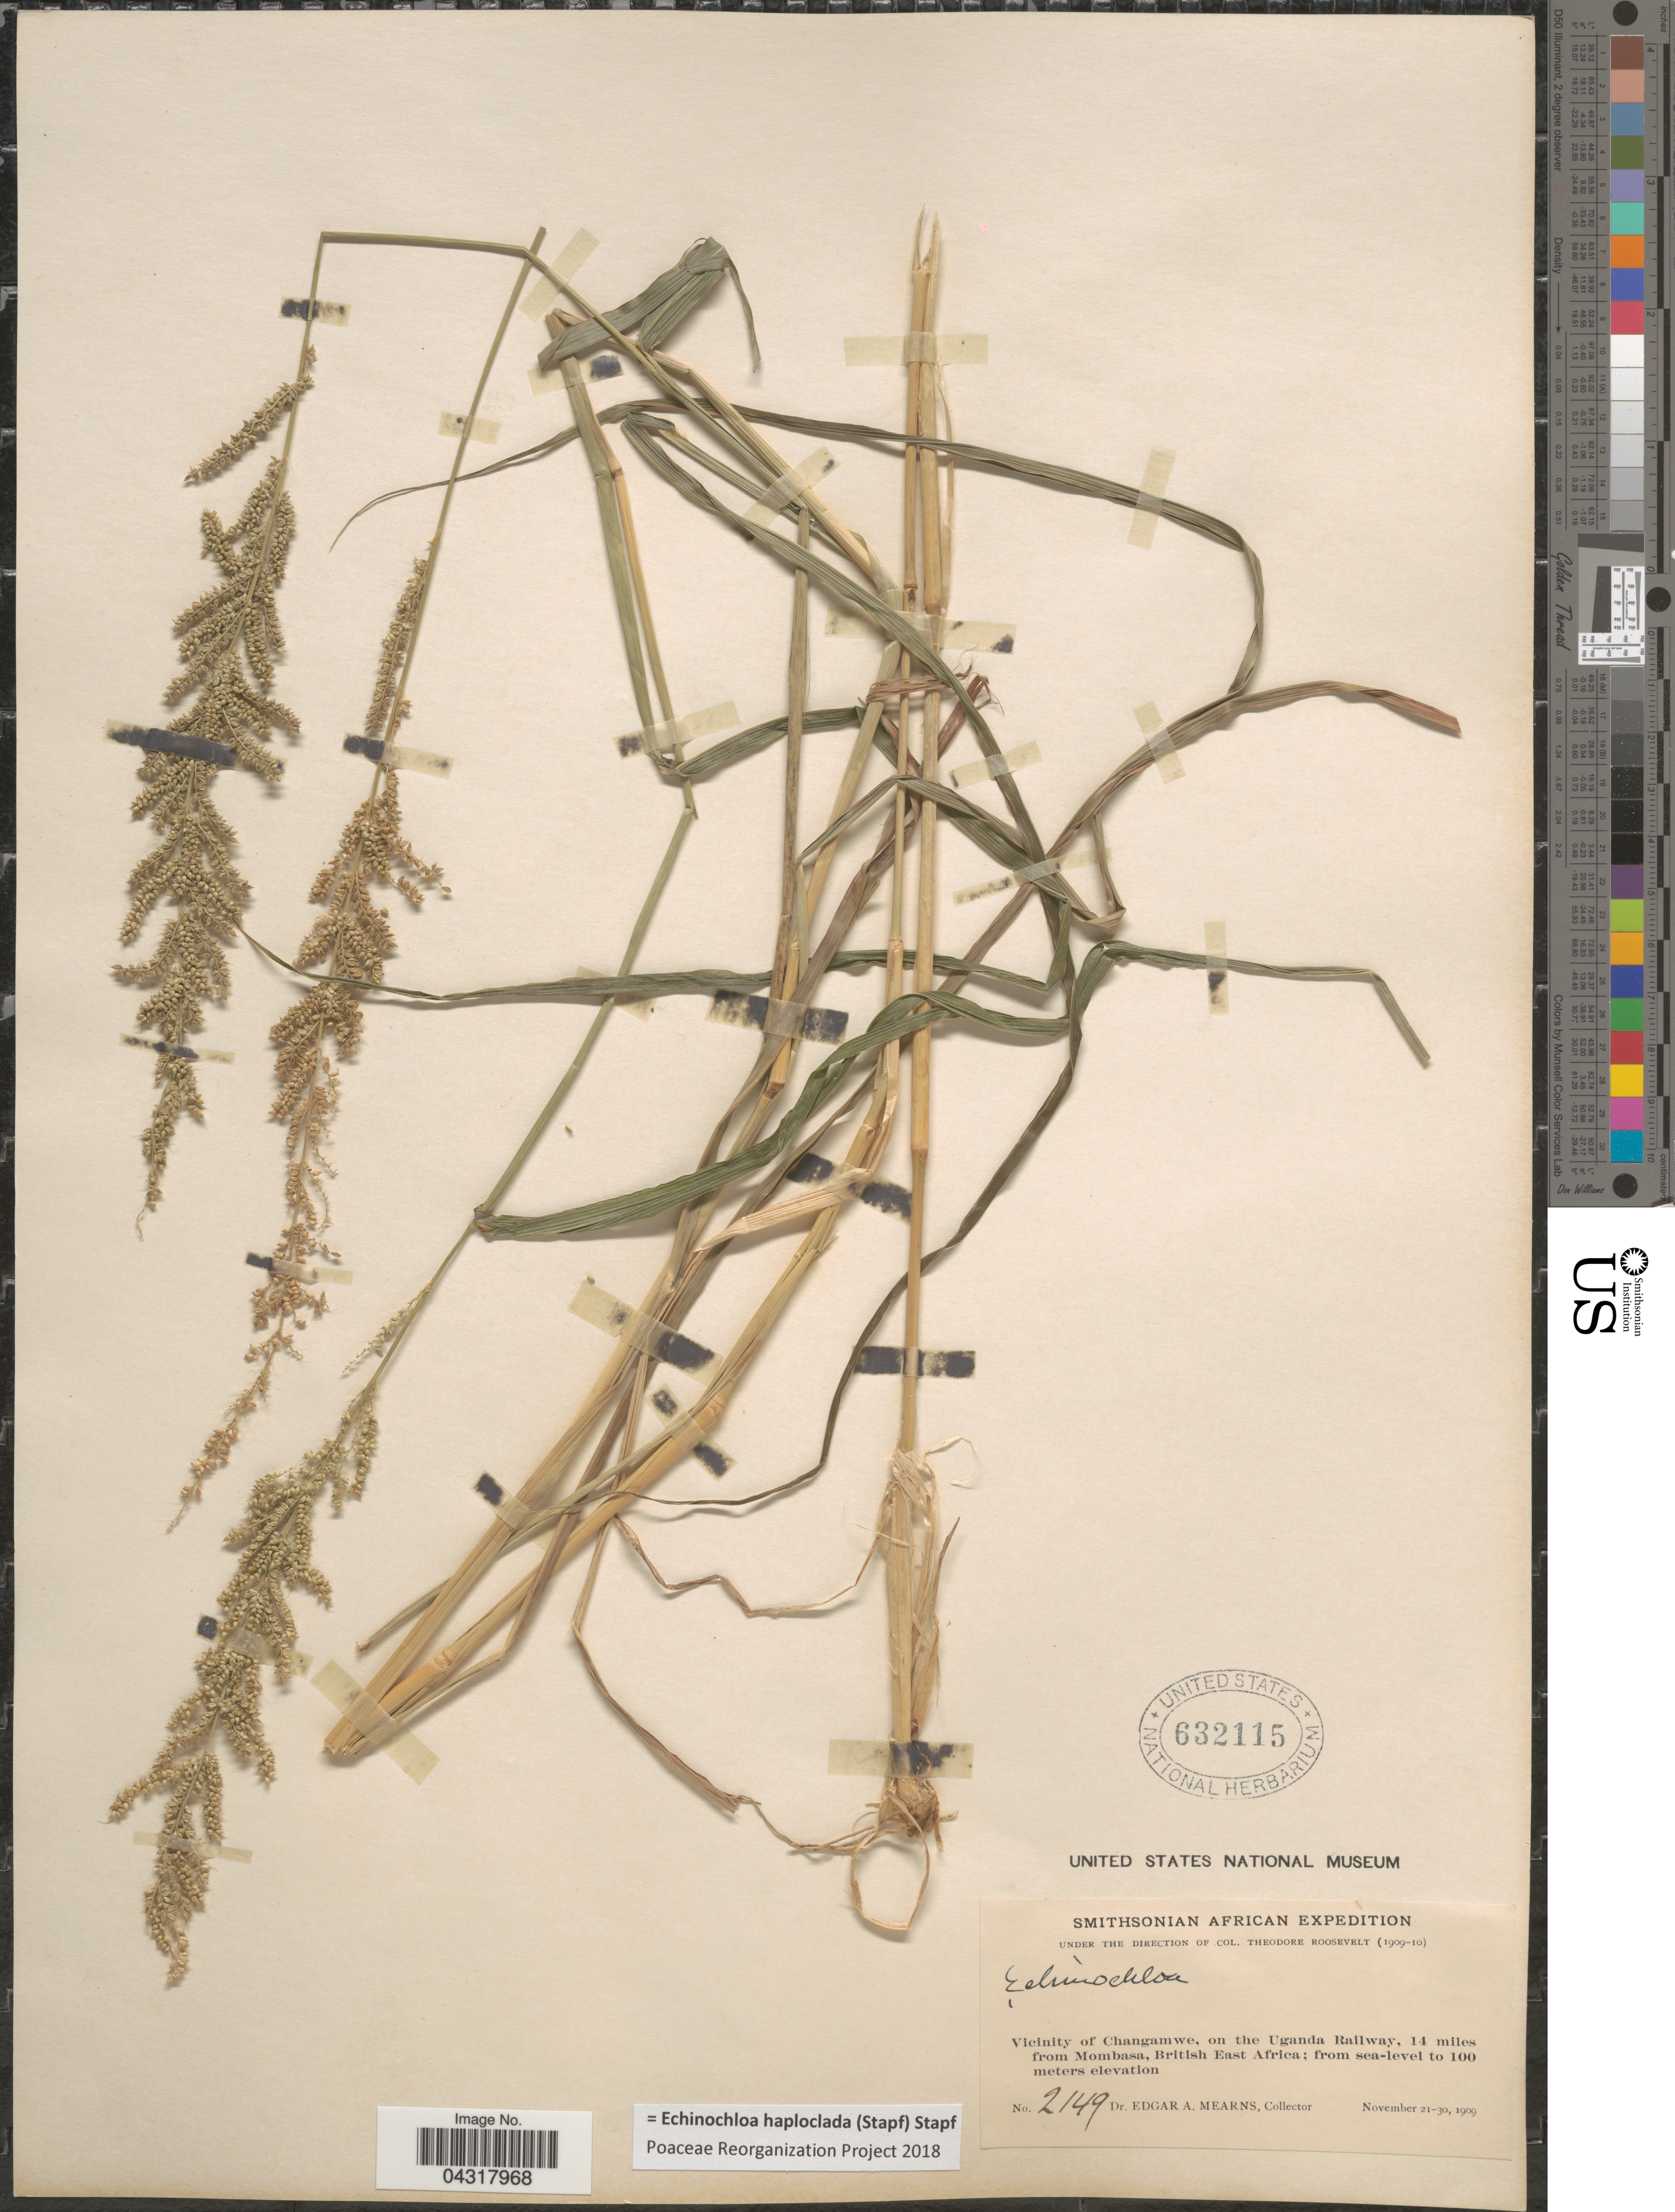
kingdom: Plantae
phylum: Tracheophyta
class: Liliopsida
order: Poales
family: Poaceae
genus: Echinochloa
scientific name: Echinochloa haploclada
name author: (Stapf) Stapf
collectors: E. A. Mearns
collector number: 2149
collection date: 1909-11-21/1909-11-30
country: Uganda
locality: Smithsonian African Expedition. Vicinity of Changamwe, on the Uganda Railway, 14 miles from Mombasa, British East Africa.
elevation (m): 0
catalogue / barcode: US 632115